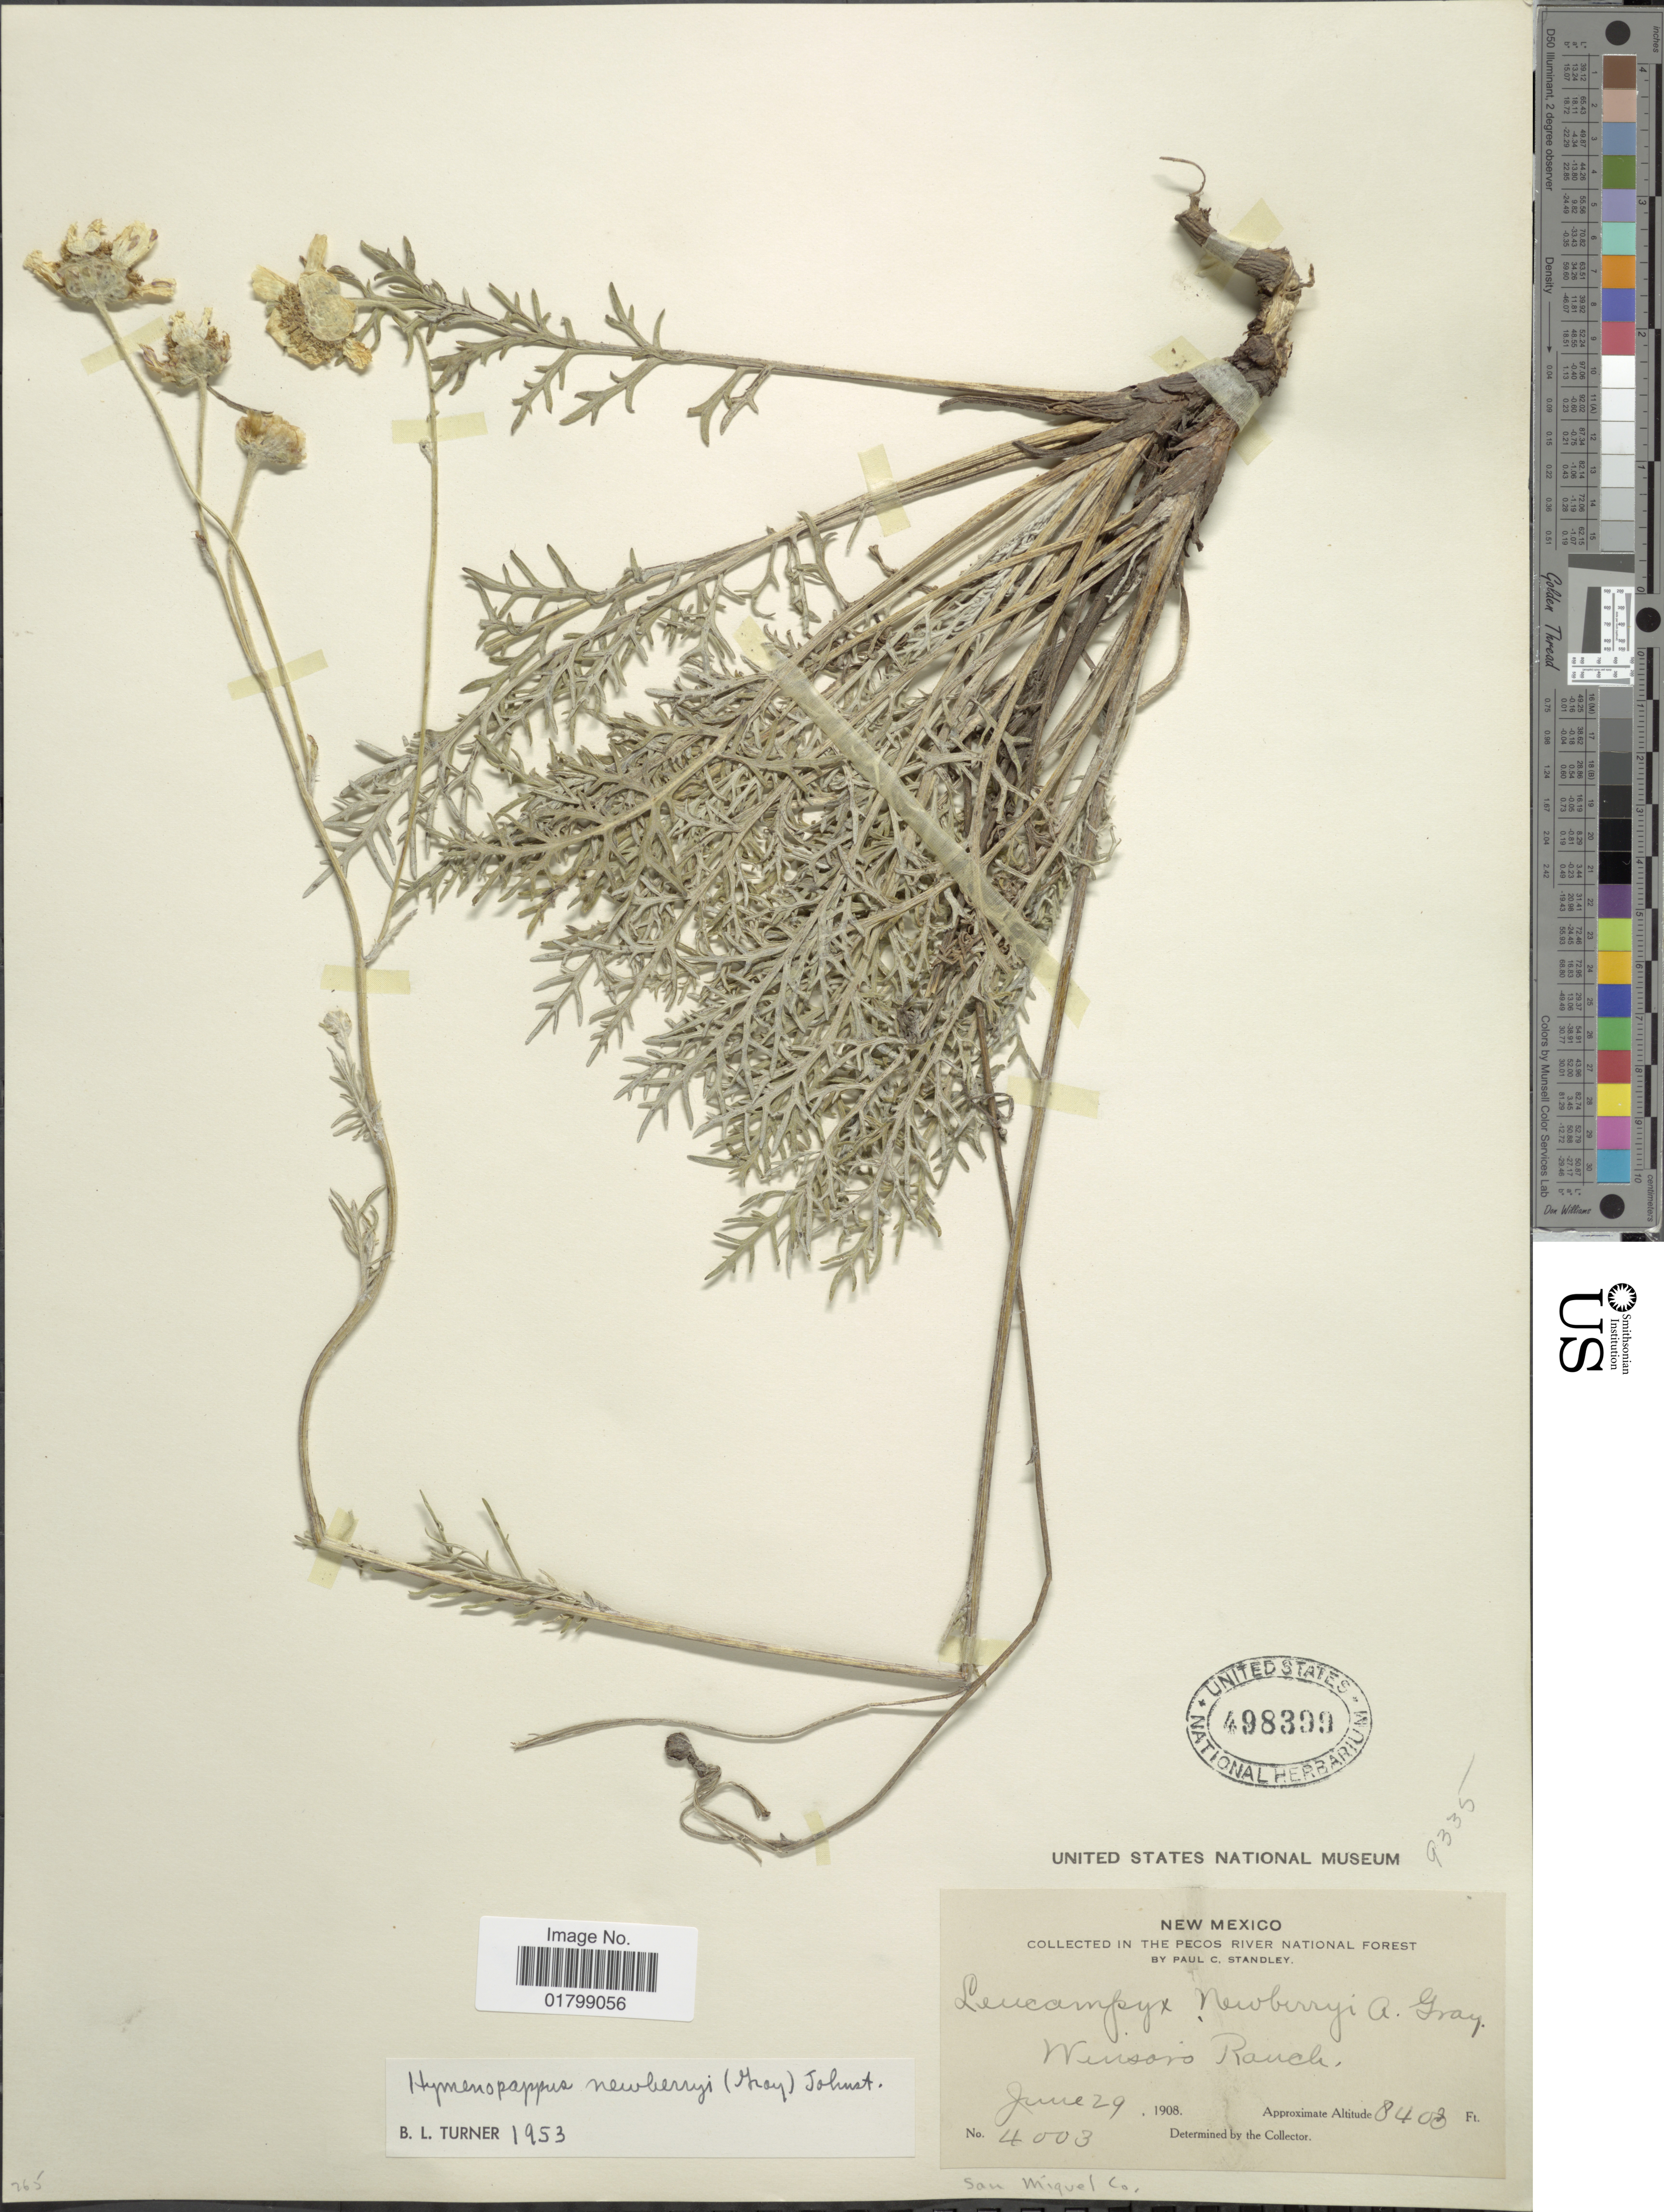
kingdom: Plantae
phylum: Tracheophyta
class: Magnoliopsida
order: Asterales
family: Asteraceae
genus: Hymenopappus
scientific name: Hymenopappus newberryi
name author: (D.D. Keck) B.L. Turner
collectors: P. C. Standley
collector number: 4003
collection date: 1908-06-29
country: United States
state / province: New Mexico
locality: Pecos River National Forest, Winsor's Ranch, San Miquel Co.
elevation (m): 2561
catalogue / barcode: US 498399